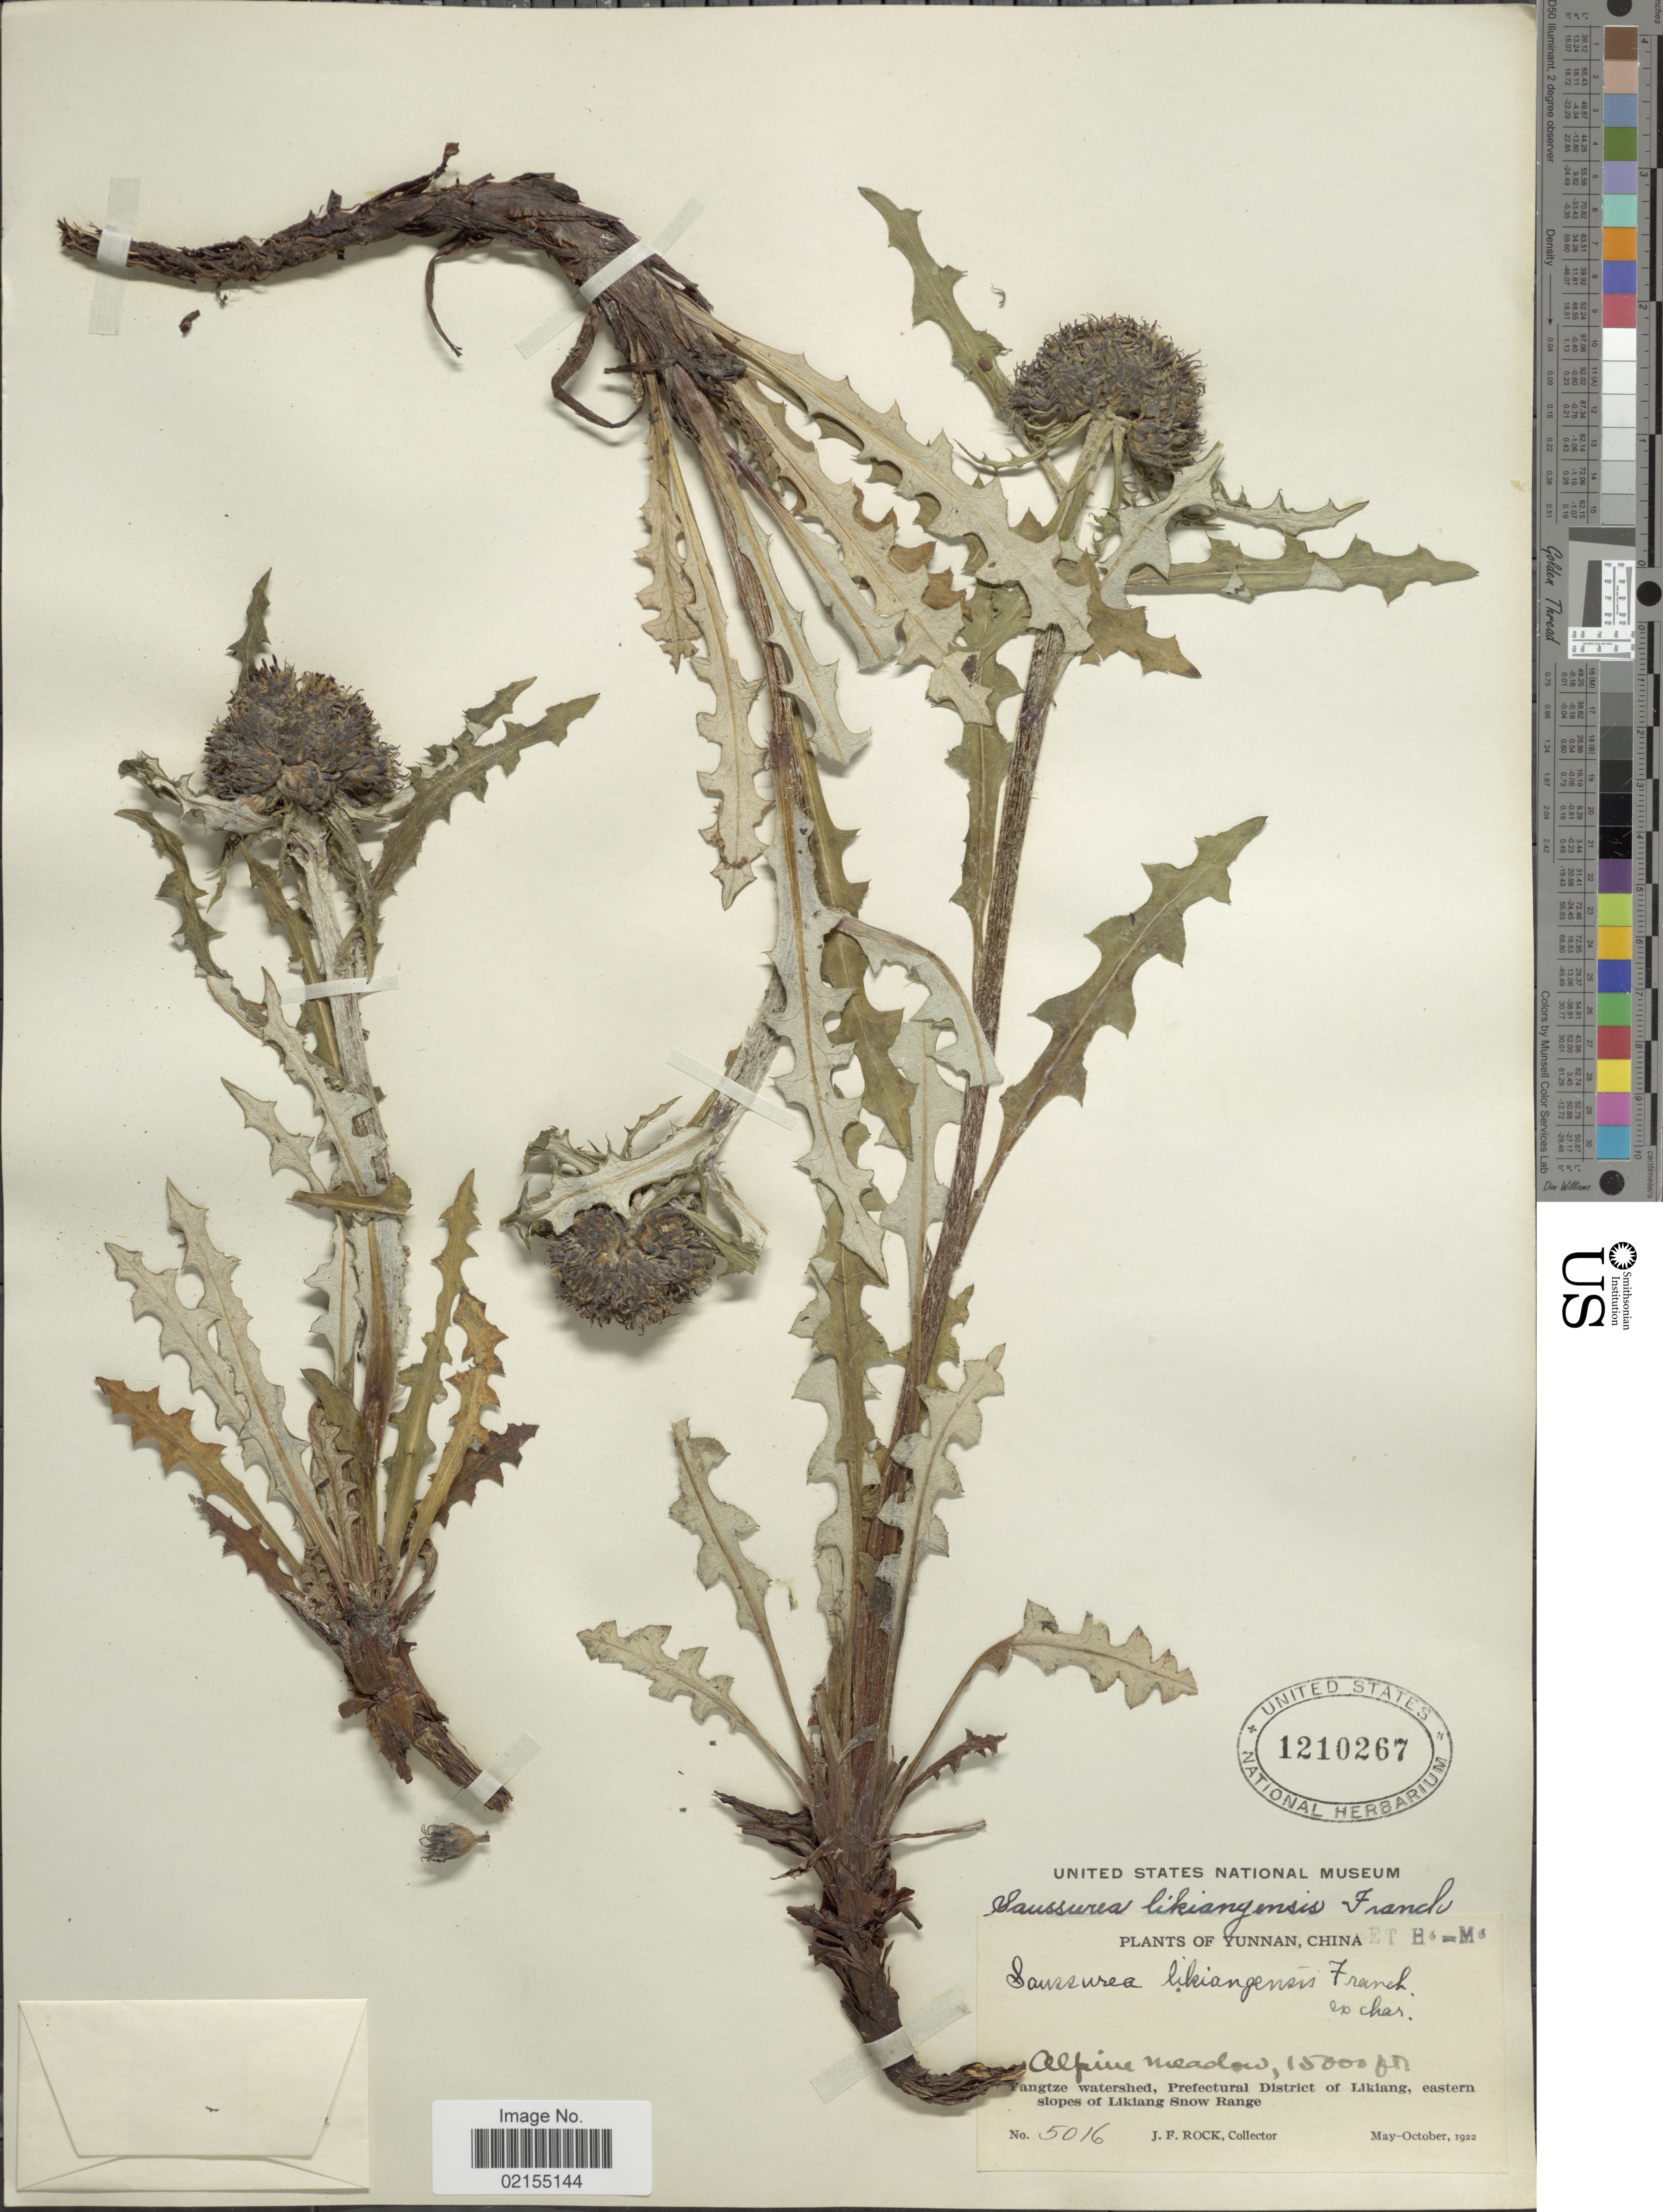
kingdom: Plantae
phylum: Tracheophyta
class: Magnoliopsida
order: Asterales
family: Asteraceae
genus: Saussurea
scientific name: Saussurea likiangensis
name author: Franch.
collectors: J. Rock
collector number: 5016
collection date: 1922-05/1922-10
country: China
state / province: Yunnan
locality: Yunnan, China, Alpine meadows, Yangtze watershed, Prefectural District of Likiang, eastern slopes of Likiang Snow Range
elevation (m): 4572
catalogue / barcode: US 1210267